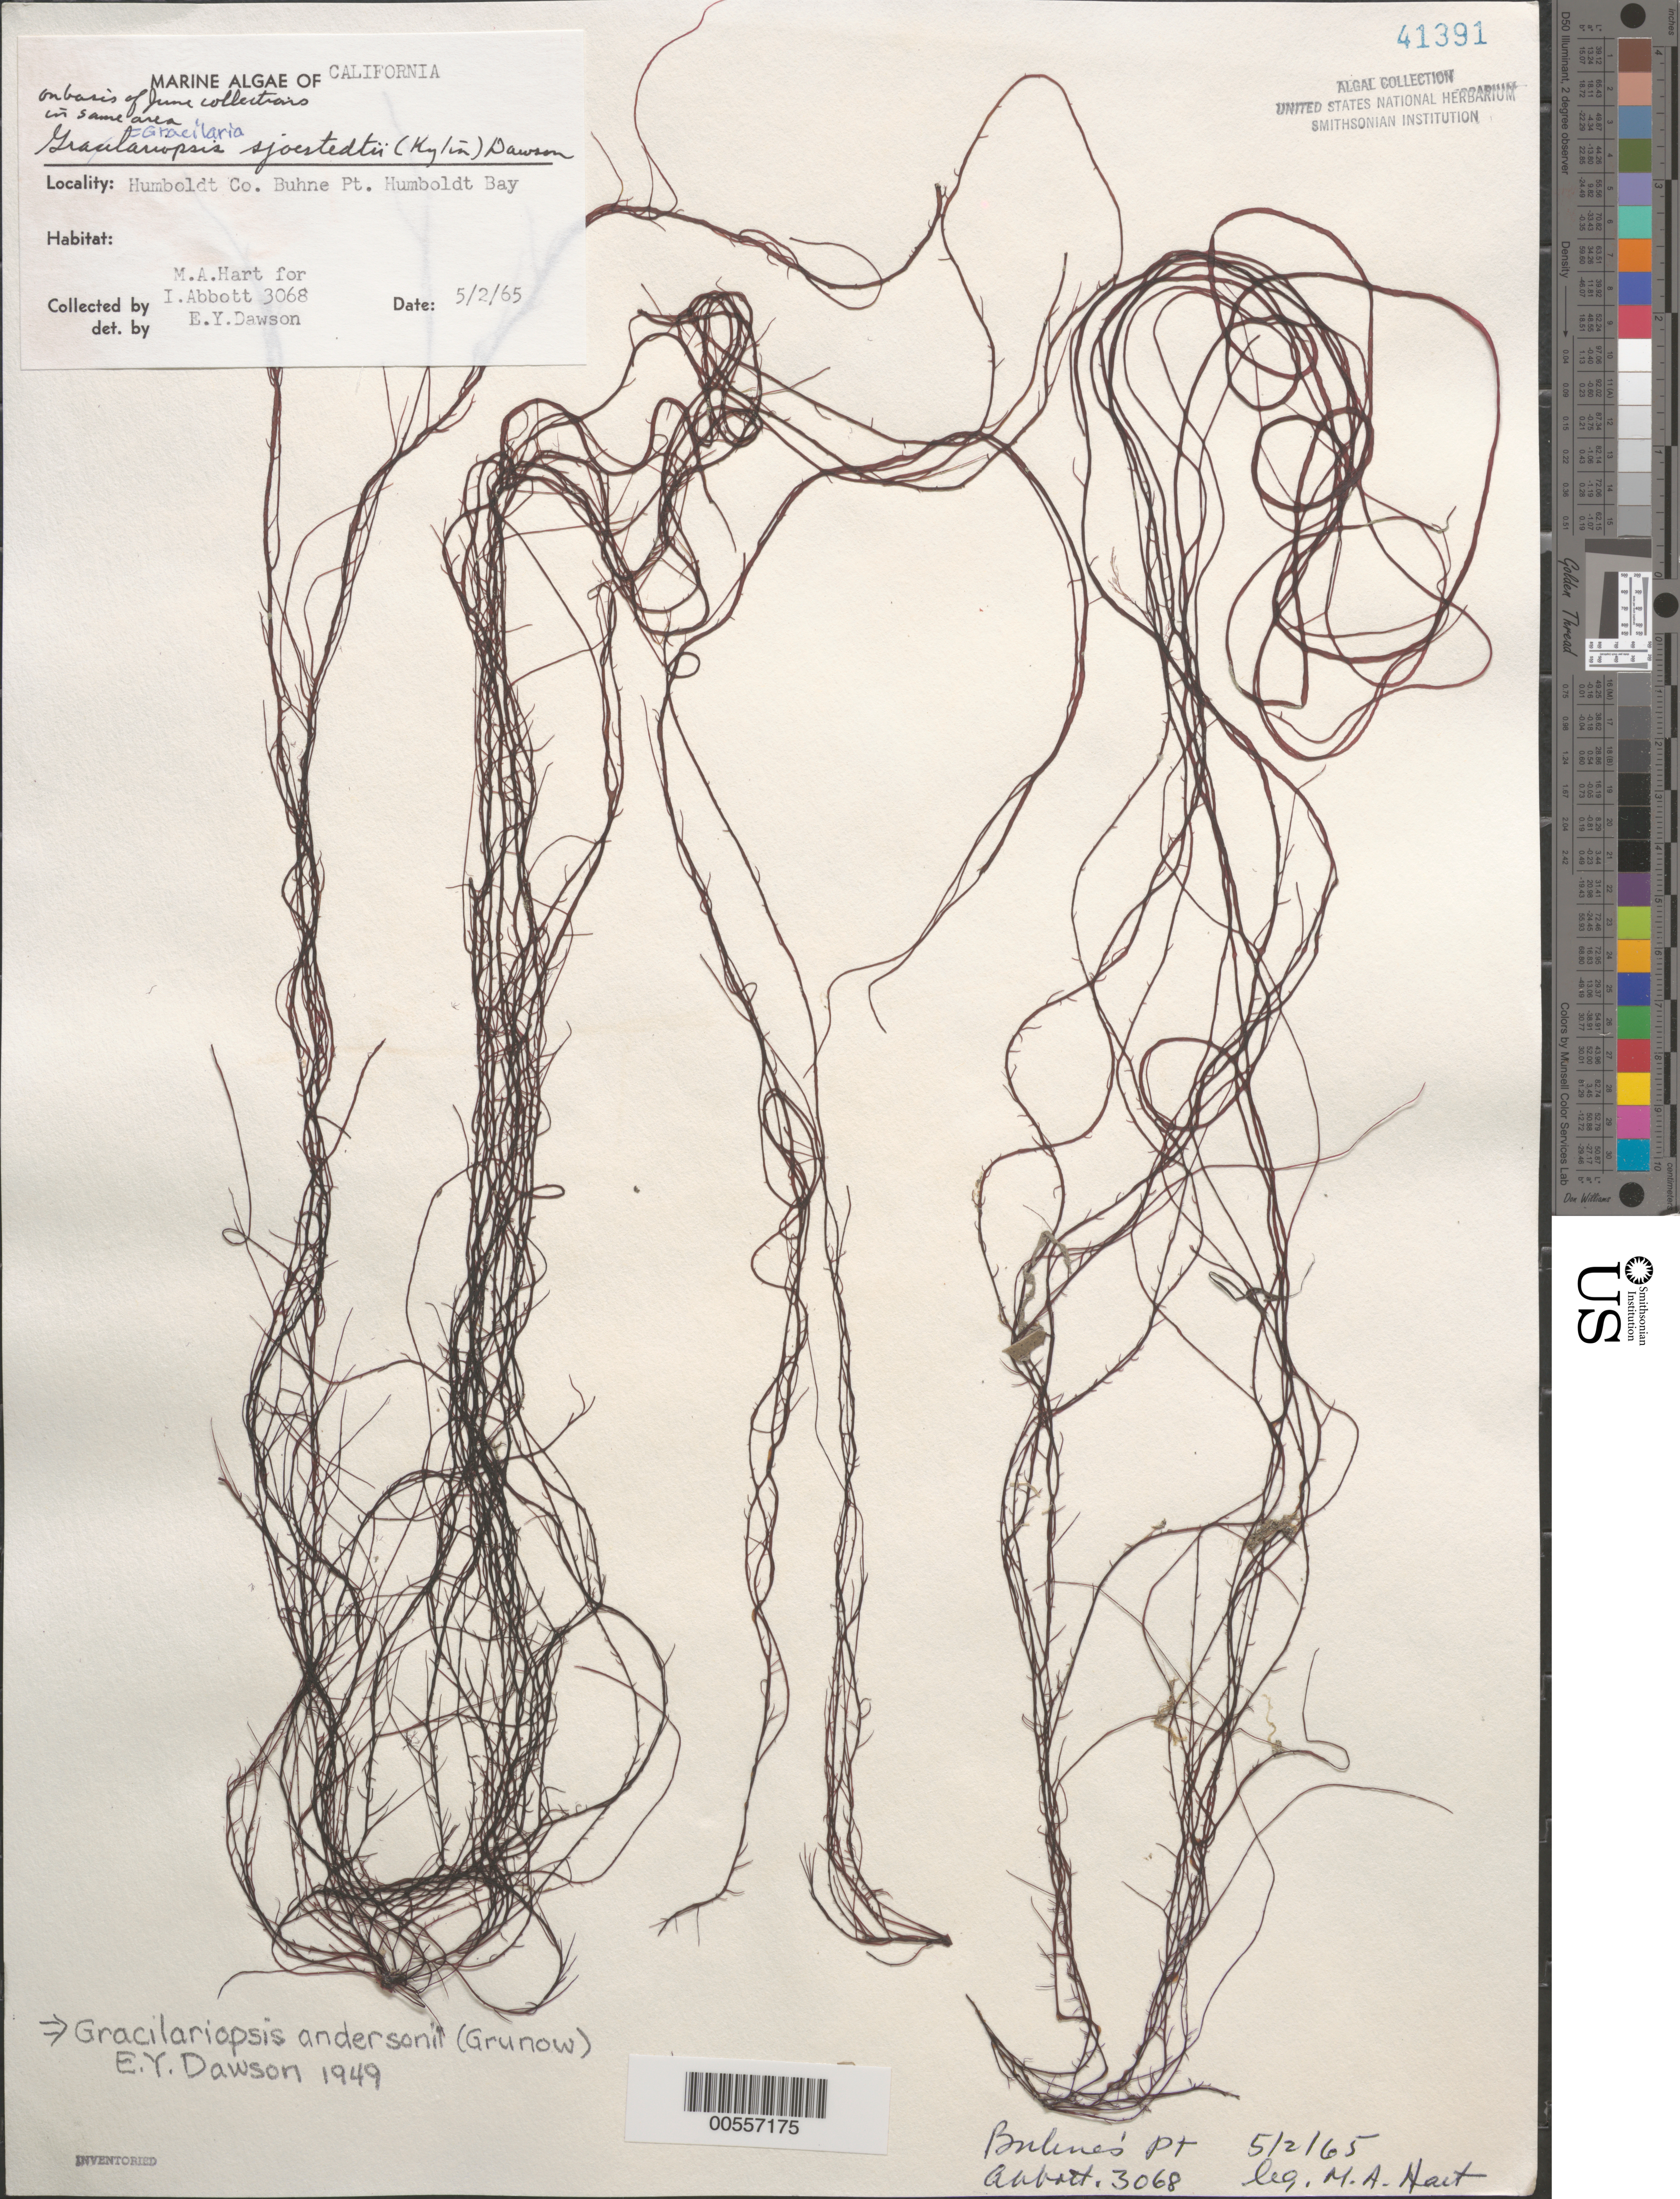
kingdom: Plantae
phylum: Rhodophyta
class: Florideophyceae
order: Gracilariales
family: Gracilariaceae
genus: Gracilariopsis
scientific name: Gracilariopsis andersonii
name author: (Grunow) E.Y. Dawson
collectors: M. A. Hart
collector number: IAA 3068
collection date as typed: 02 May 1965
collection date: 1965-05-02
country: United States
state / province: California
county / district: Humboldt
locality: Buhne Point, Humboldt Bay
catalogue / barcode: US 41391